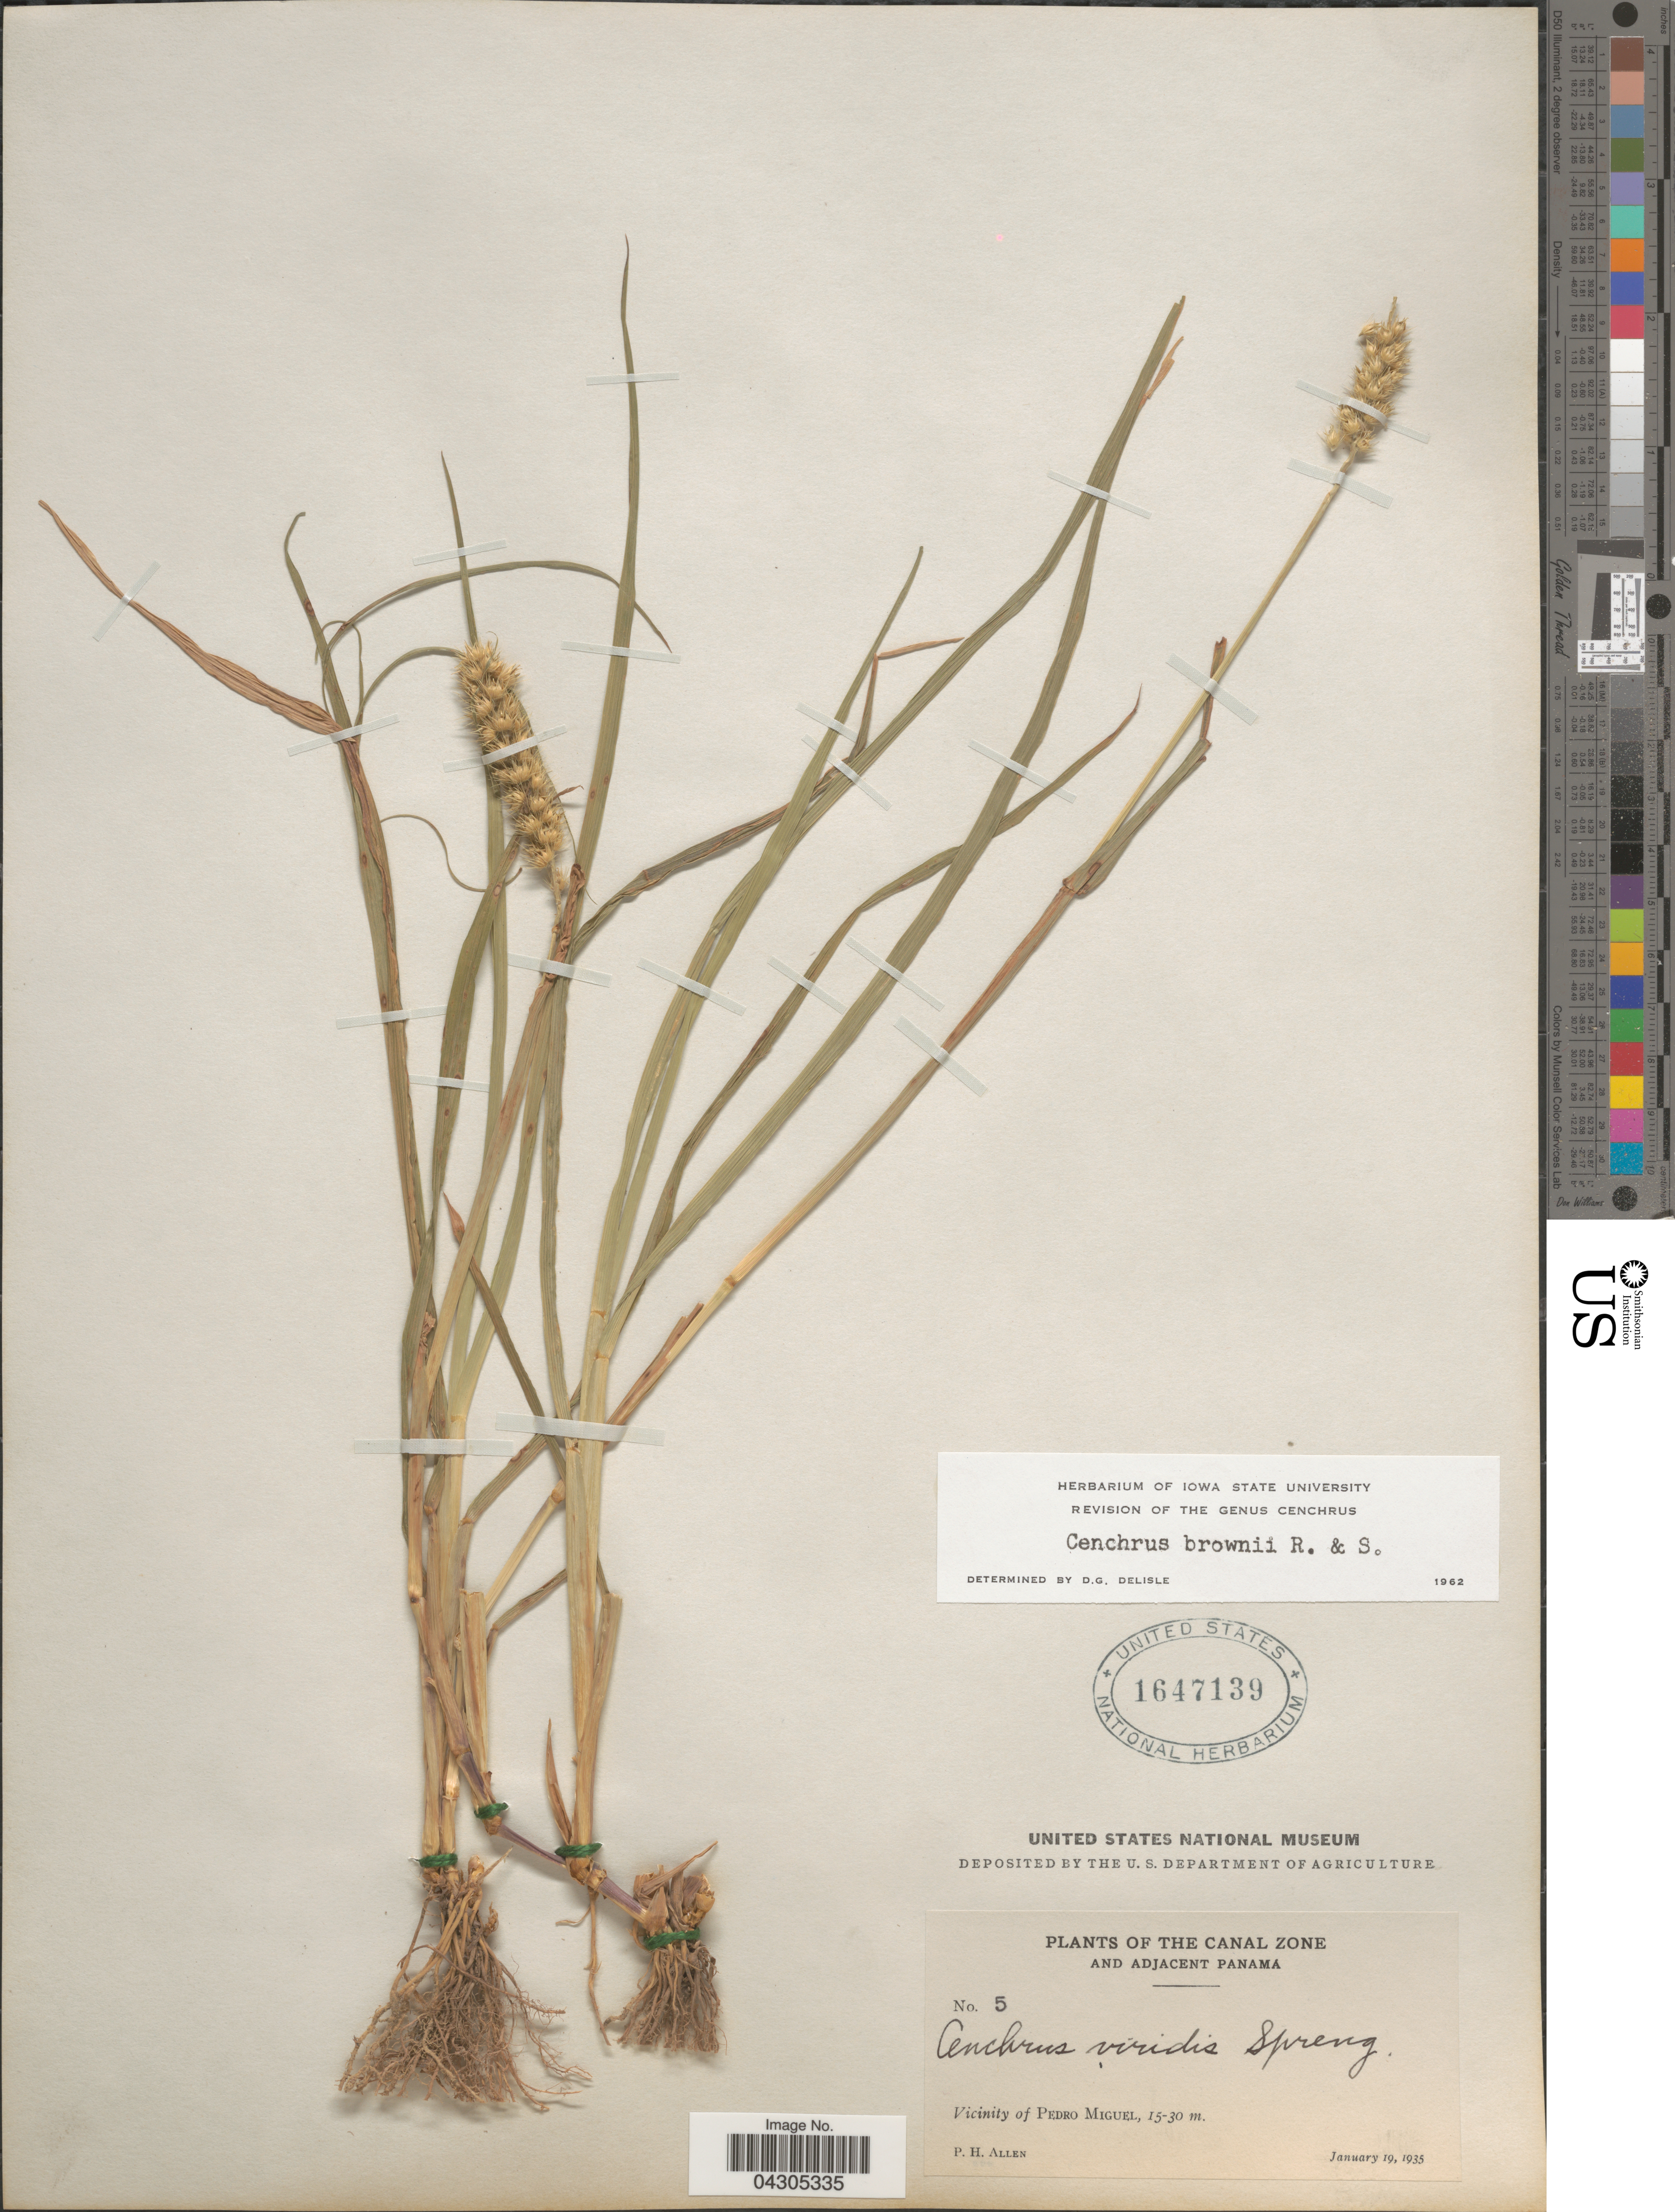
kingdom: Plantae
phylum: Tracheophyta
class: Liliopsida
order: Poales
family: Poaceae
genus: Cenchrus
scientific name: Cenchrus brownii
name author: Roem. & Schult.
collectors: P. H. Allen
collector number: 5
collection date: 1935-01-19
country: Panama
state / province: Colón / Panamá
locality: Canal Zone and adjacent Panama. Vicinity of Pedro Miguel.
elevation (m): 15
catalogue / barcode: US 1647139